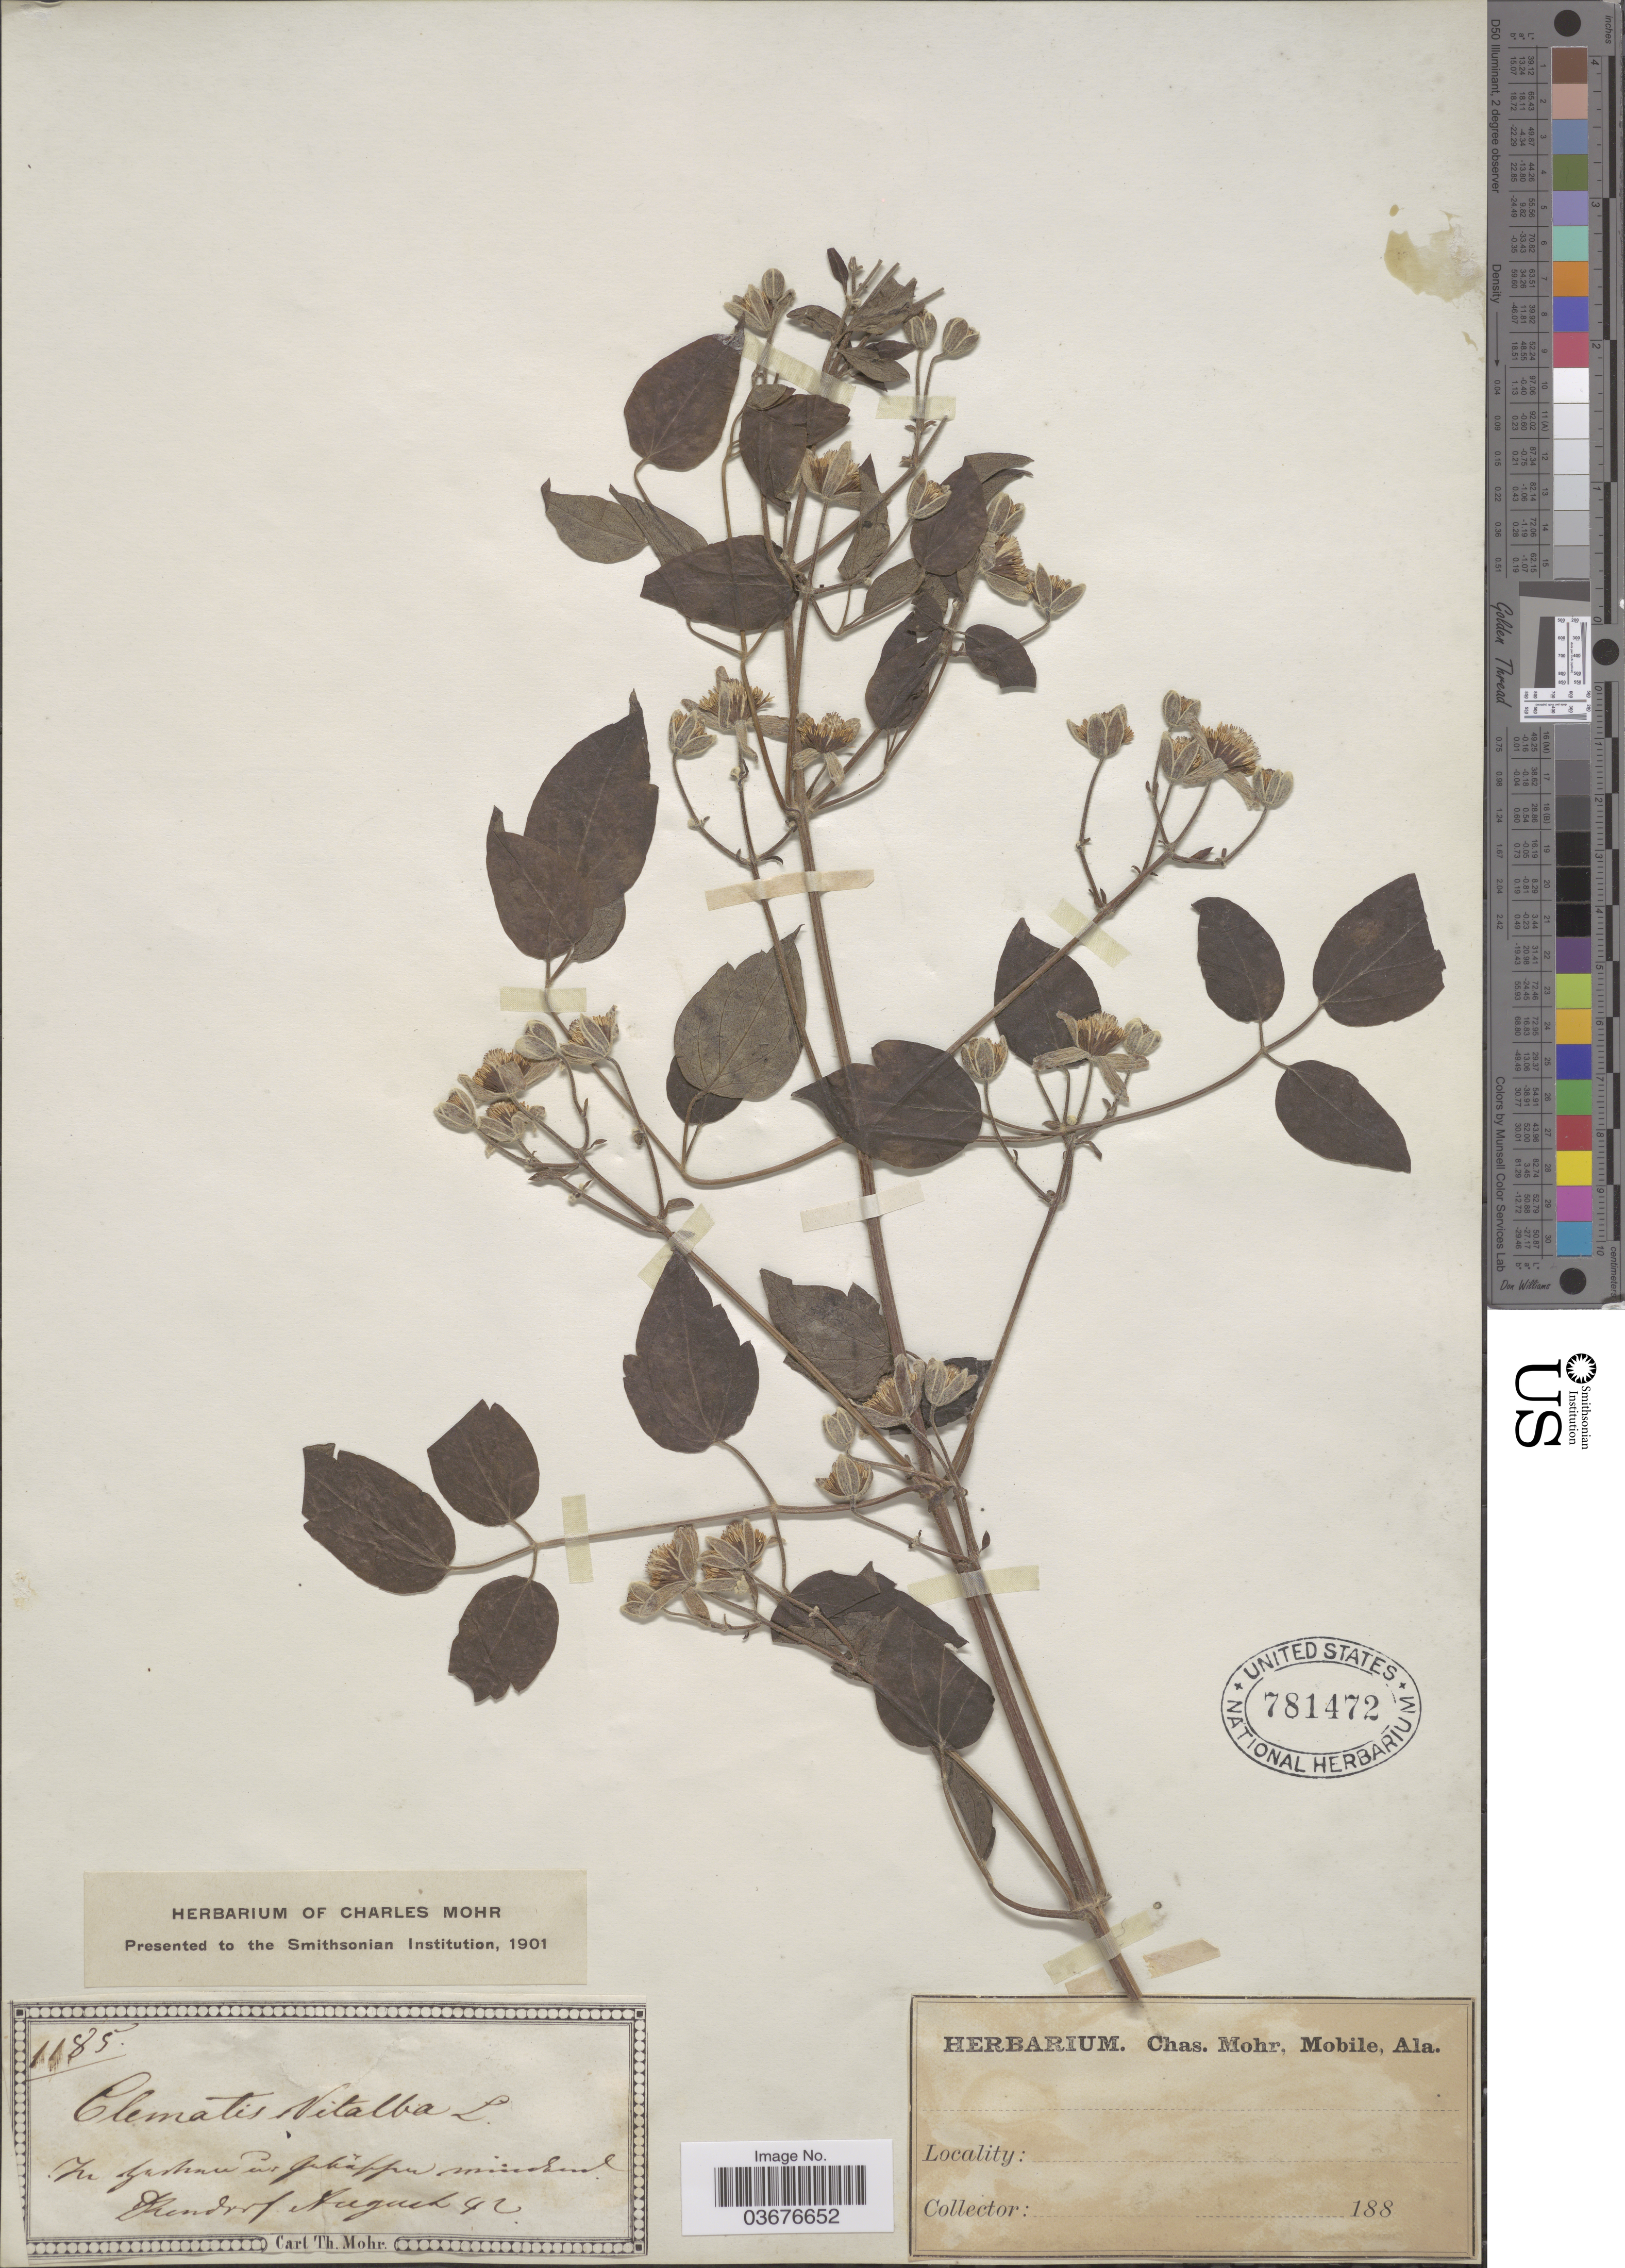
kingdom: Plantae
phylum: Tracheophyta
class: Magnoliopsida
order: Ranunculales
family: Ranunculaceae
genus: Clematis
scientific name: Clematis vitalba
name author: L.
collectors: C. T. Mohr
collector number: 1185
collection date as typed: Transcribed d/m/y: /8/42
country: Germany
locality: Dkendorf.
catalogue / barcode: US 781472